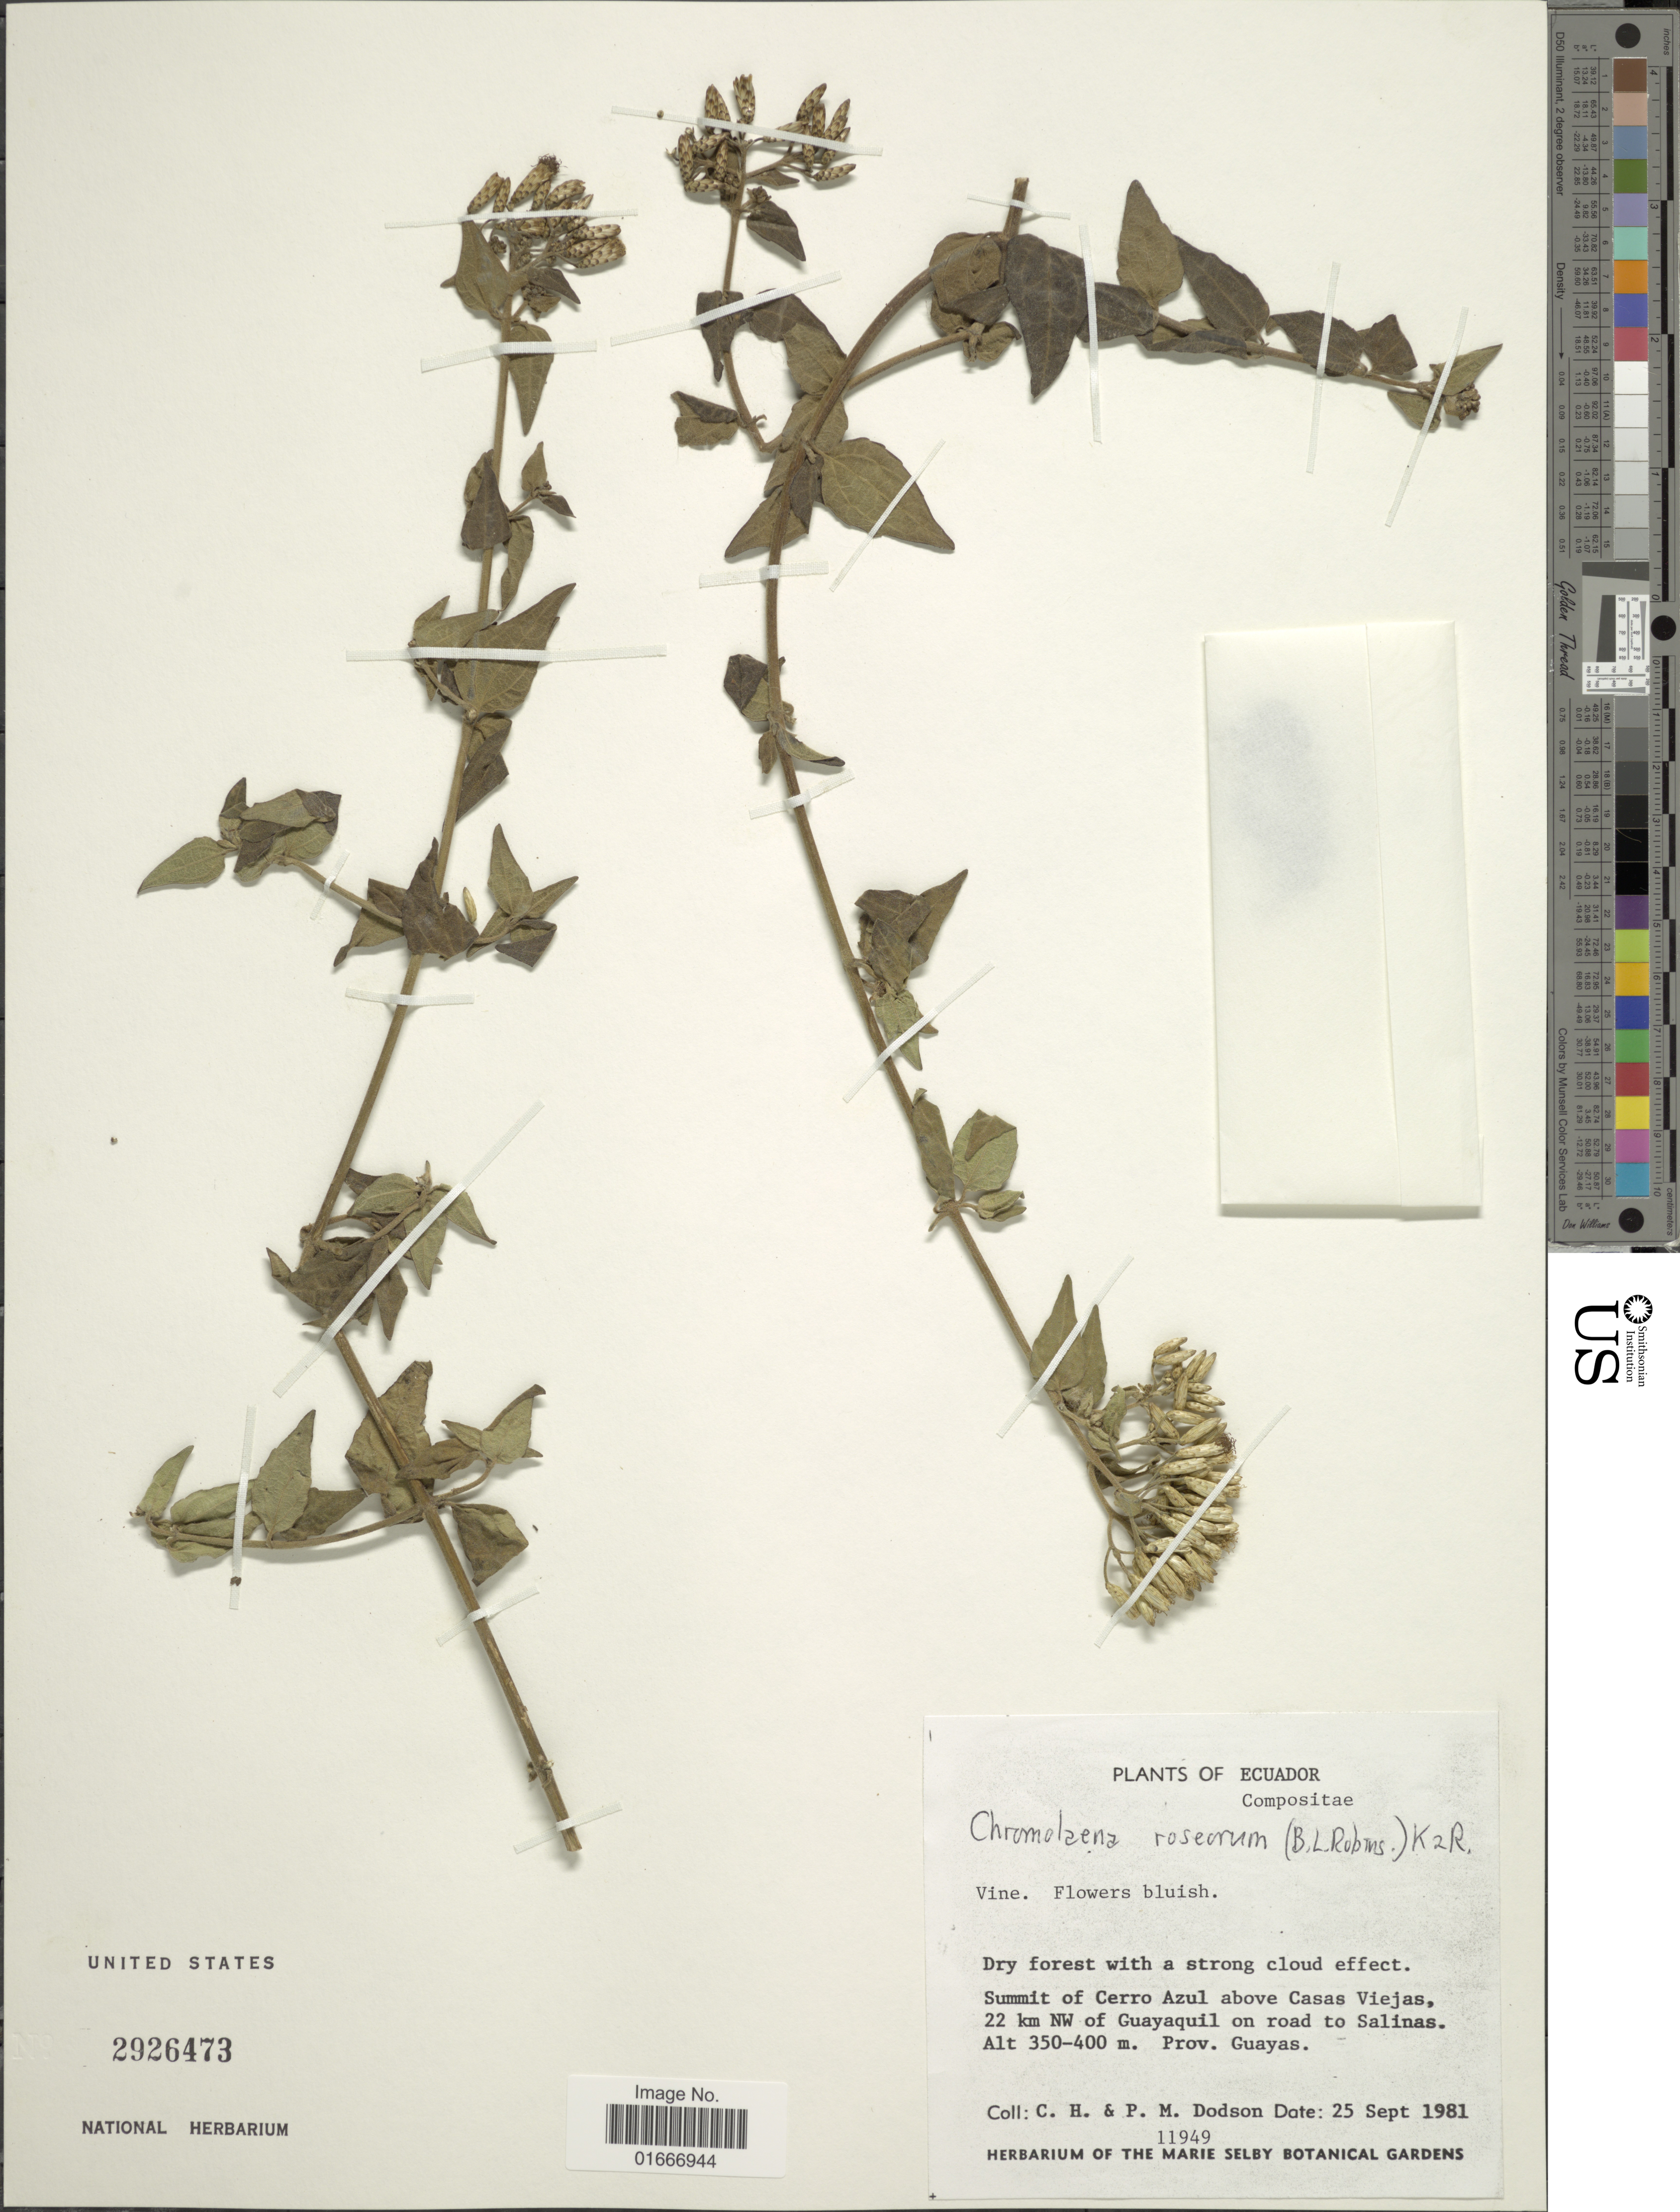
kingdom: Plantae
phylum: Tracheophyta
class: Magnoliopsida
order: Asterales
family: Asteraceae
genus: Chromolaena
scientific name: Chromolaena roseorum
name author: (B.L. Rob.) R.M. King & H. Rob.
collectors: C. H. Dodson & P. M. Dodson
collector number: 11949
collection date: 1981-09-25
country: Ecuador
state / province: Guayas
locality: Summit of Cerro Azul above Casas Viejas , 22 kmk NW of Guayaquil on road to Salinas. Prov. Guayas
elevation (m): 350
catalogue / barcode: US 2926473